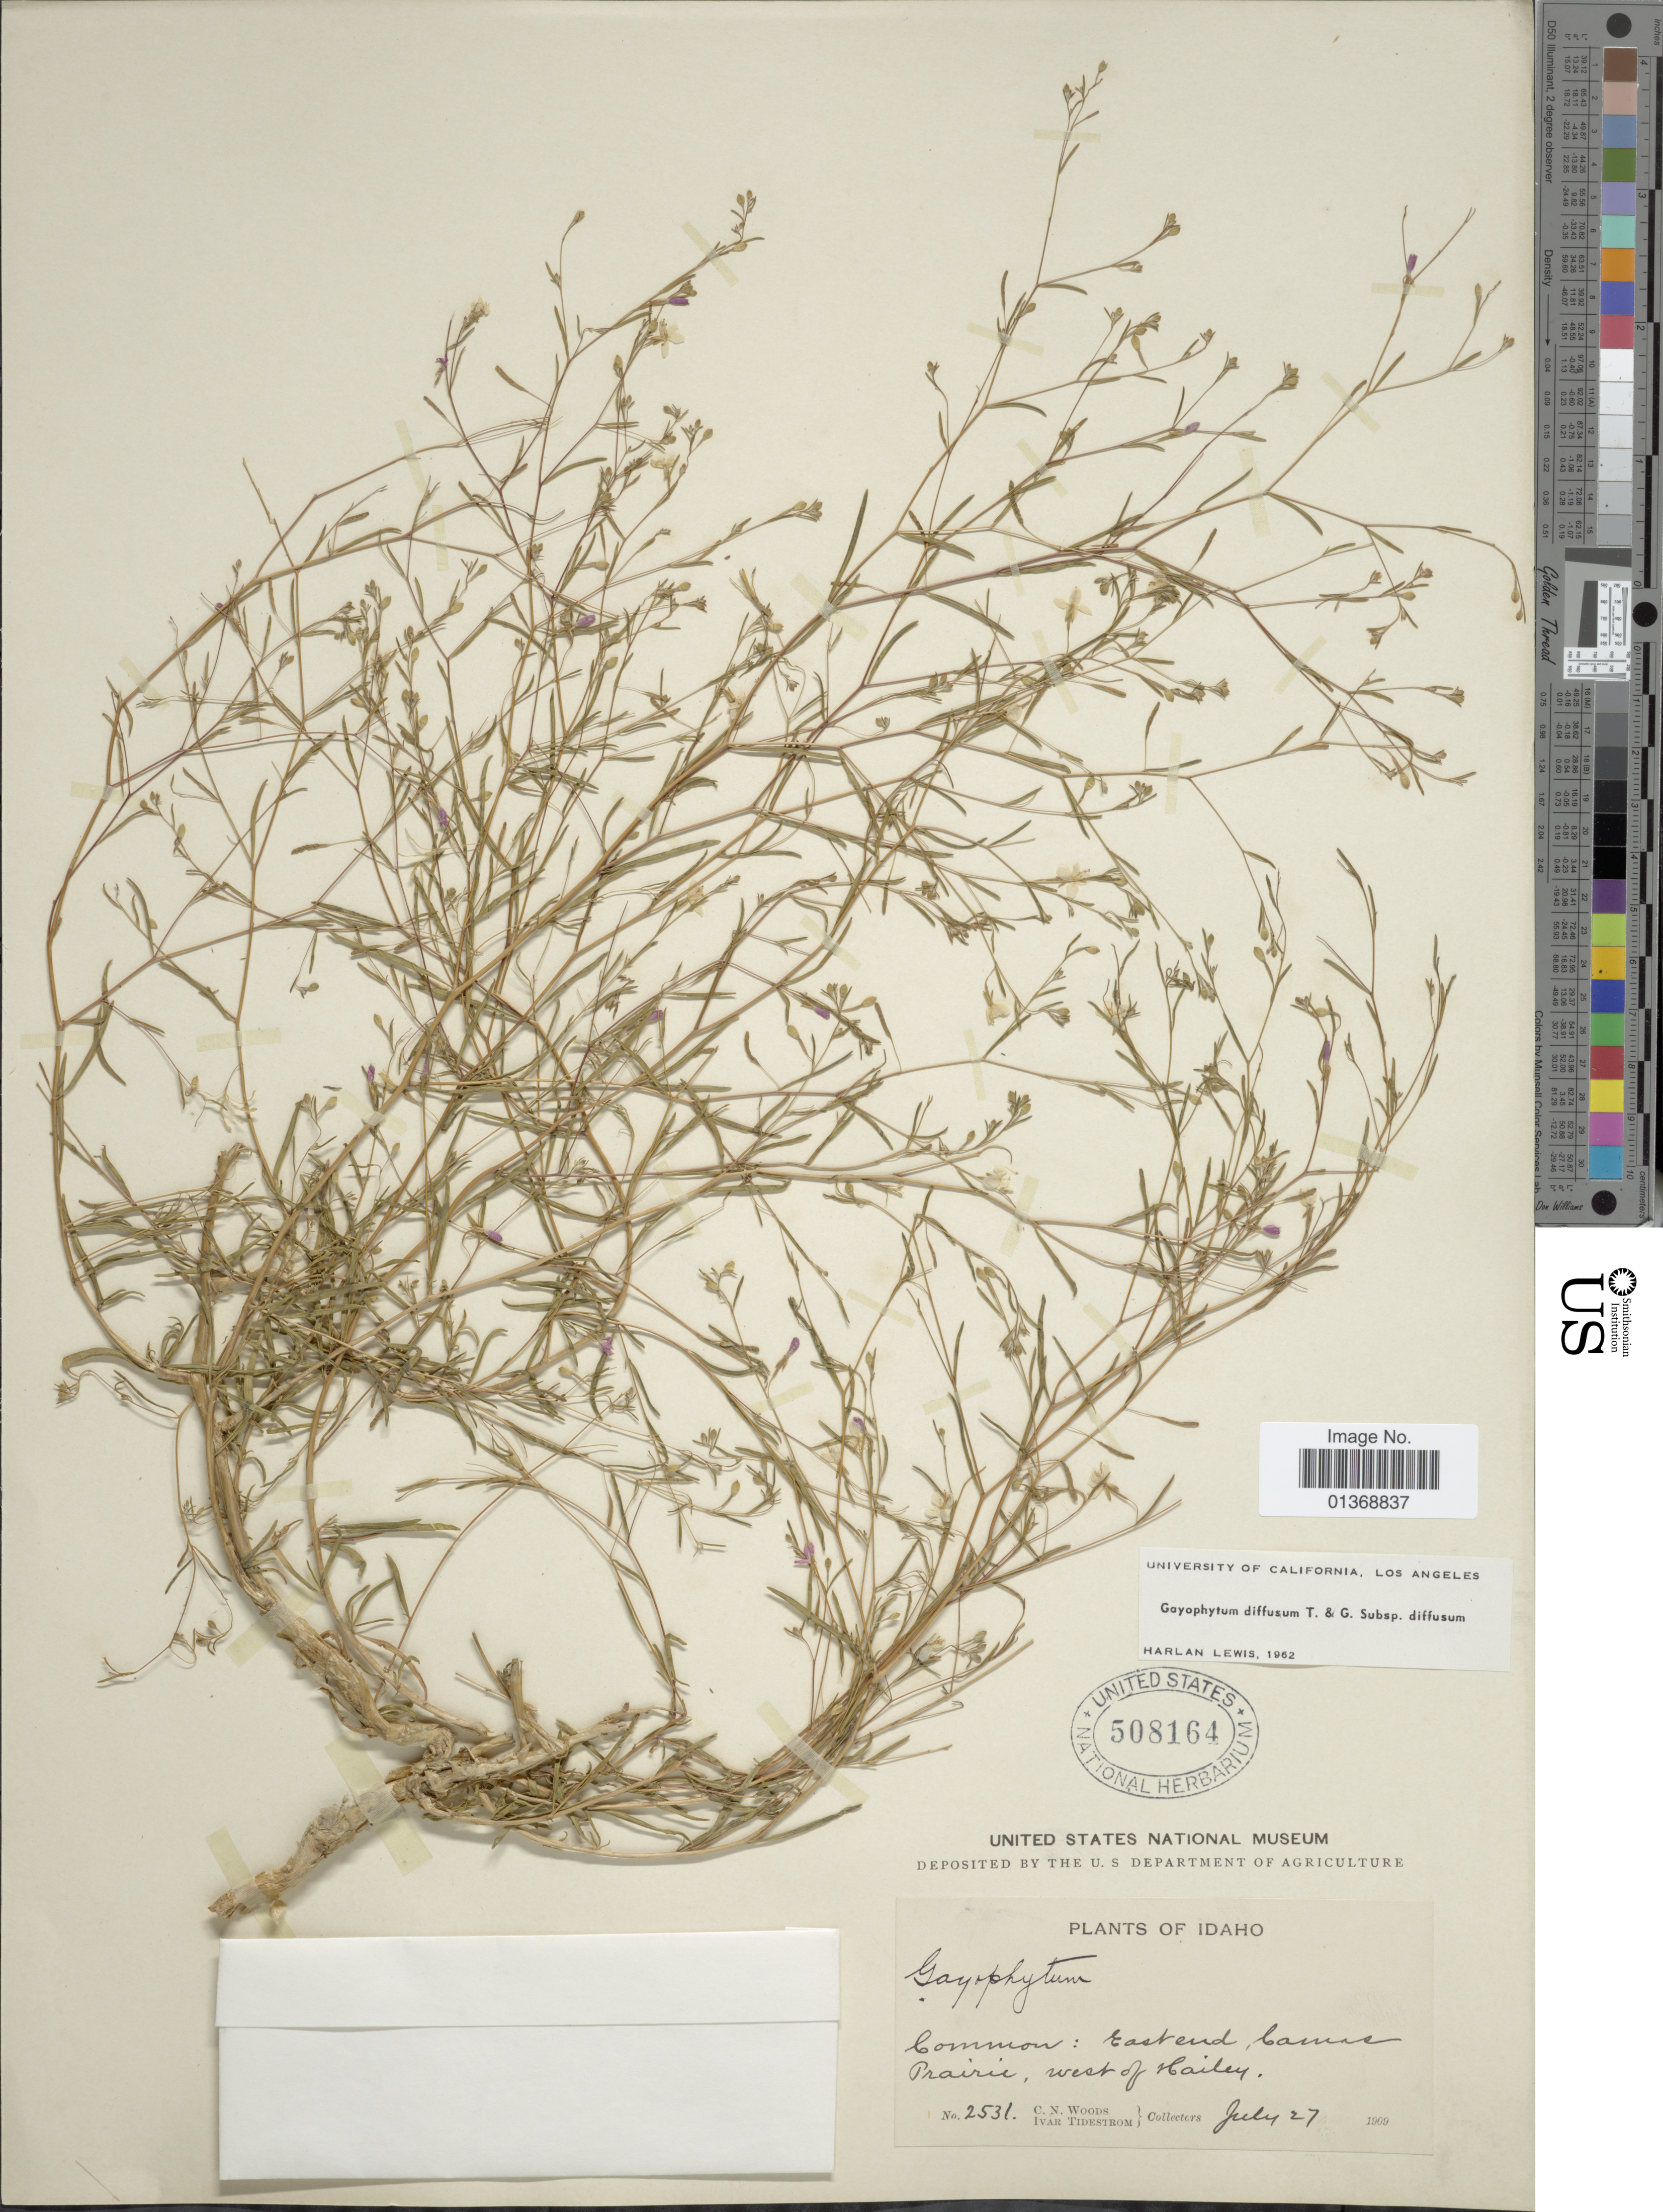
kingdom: Plantae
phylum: Tracheophyta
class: Magnoliopsida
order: Myrtales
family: Onagraceae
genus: Gayophytum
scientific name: Gayophytum diffusum subsp. diffusum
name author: Torr. & A. Gray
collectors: C. Woods & I. F. Tidestrom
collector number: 2531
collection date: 1909-07-27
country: United States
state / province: Idaho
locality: East end, Camas Prairie, west of Hailey.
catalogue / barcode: US 508164